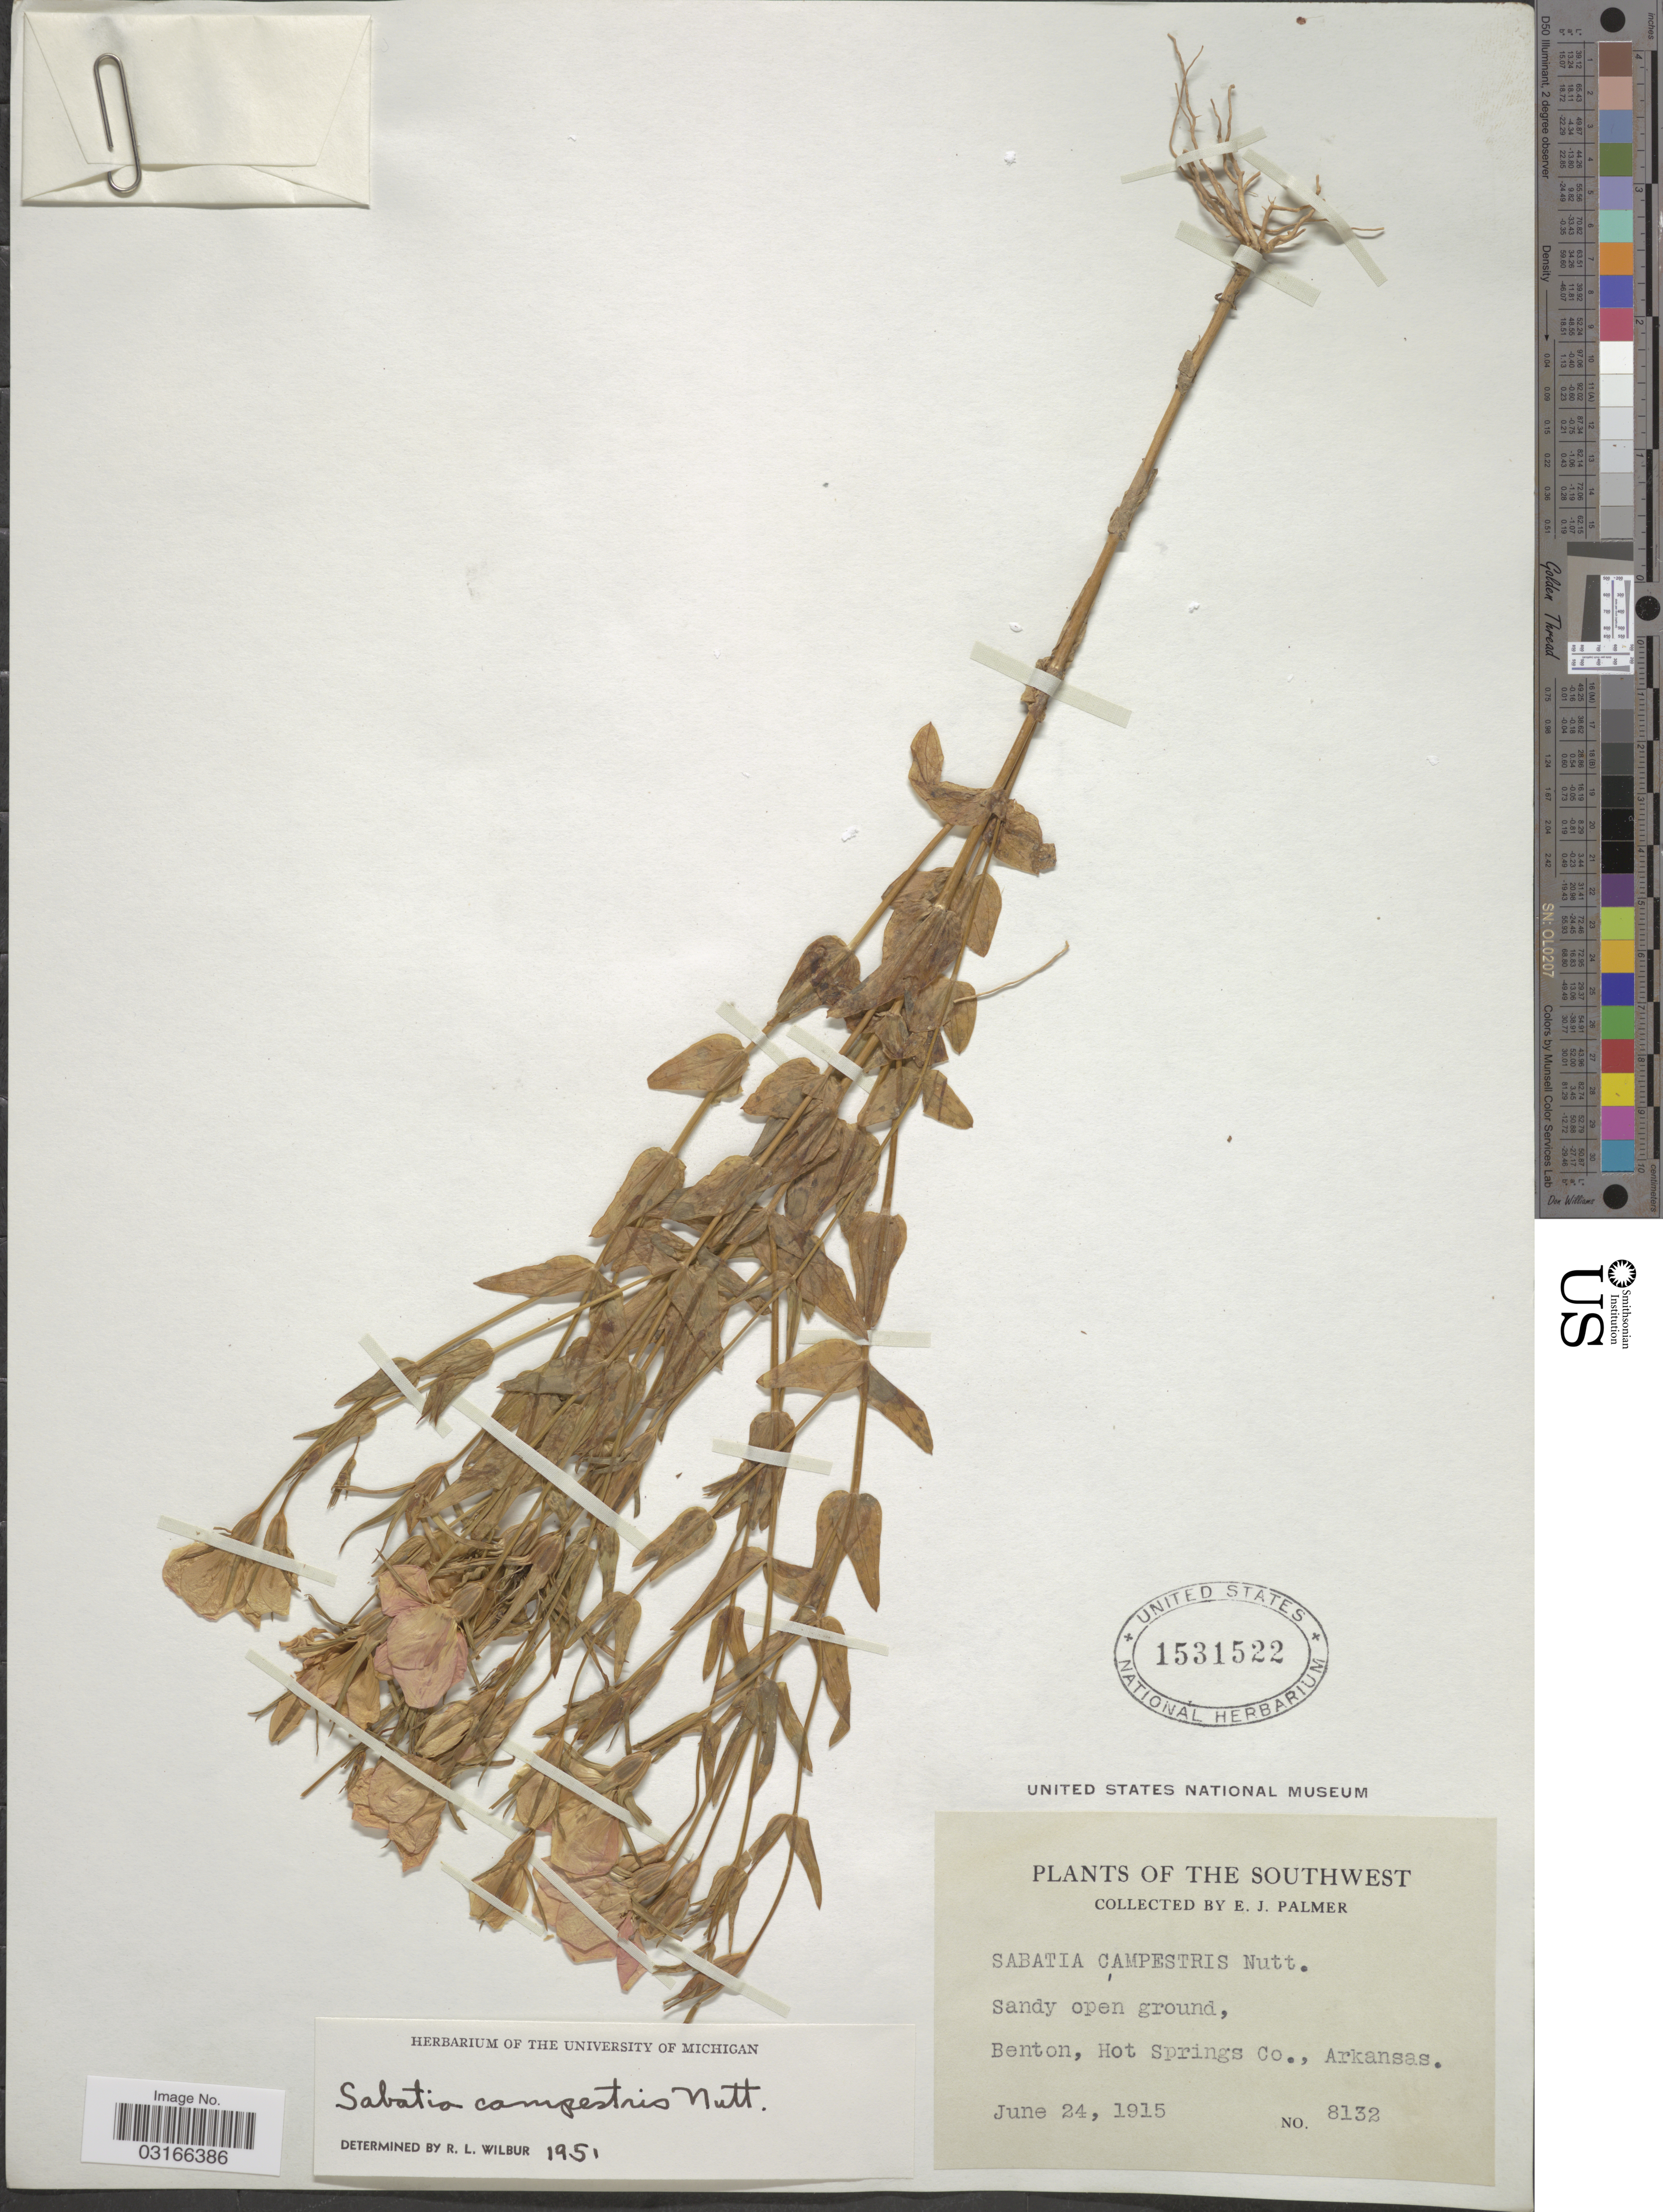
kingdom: Plantae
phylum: Tracheophyta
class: Magnoliopsida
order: Gentianales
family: Gentianaceae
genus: Sabatia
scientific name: Sabatia campestris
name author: Nutt.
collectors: E. J. Palmer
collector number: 8132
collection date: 1915-06-24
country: United States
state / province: Arkansas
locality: Southwest. Benton, Hot Springs Co.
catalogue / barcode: US 1531522